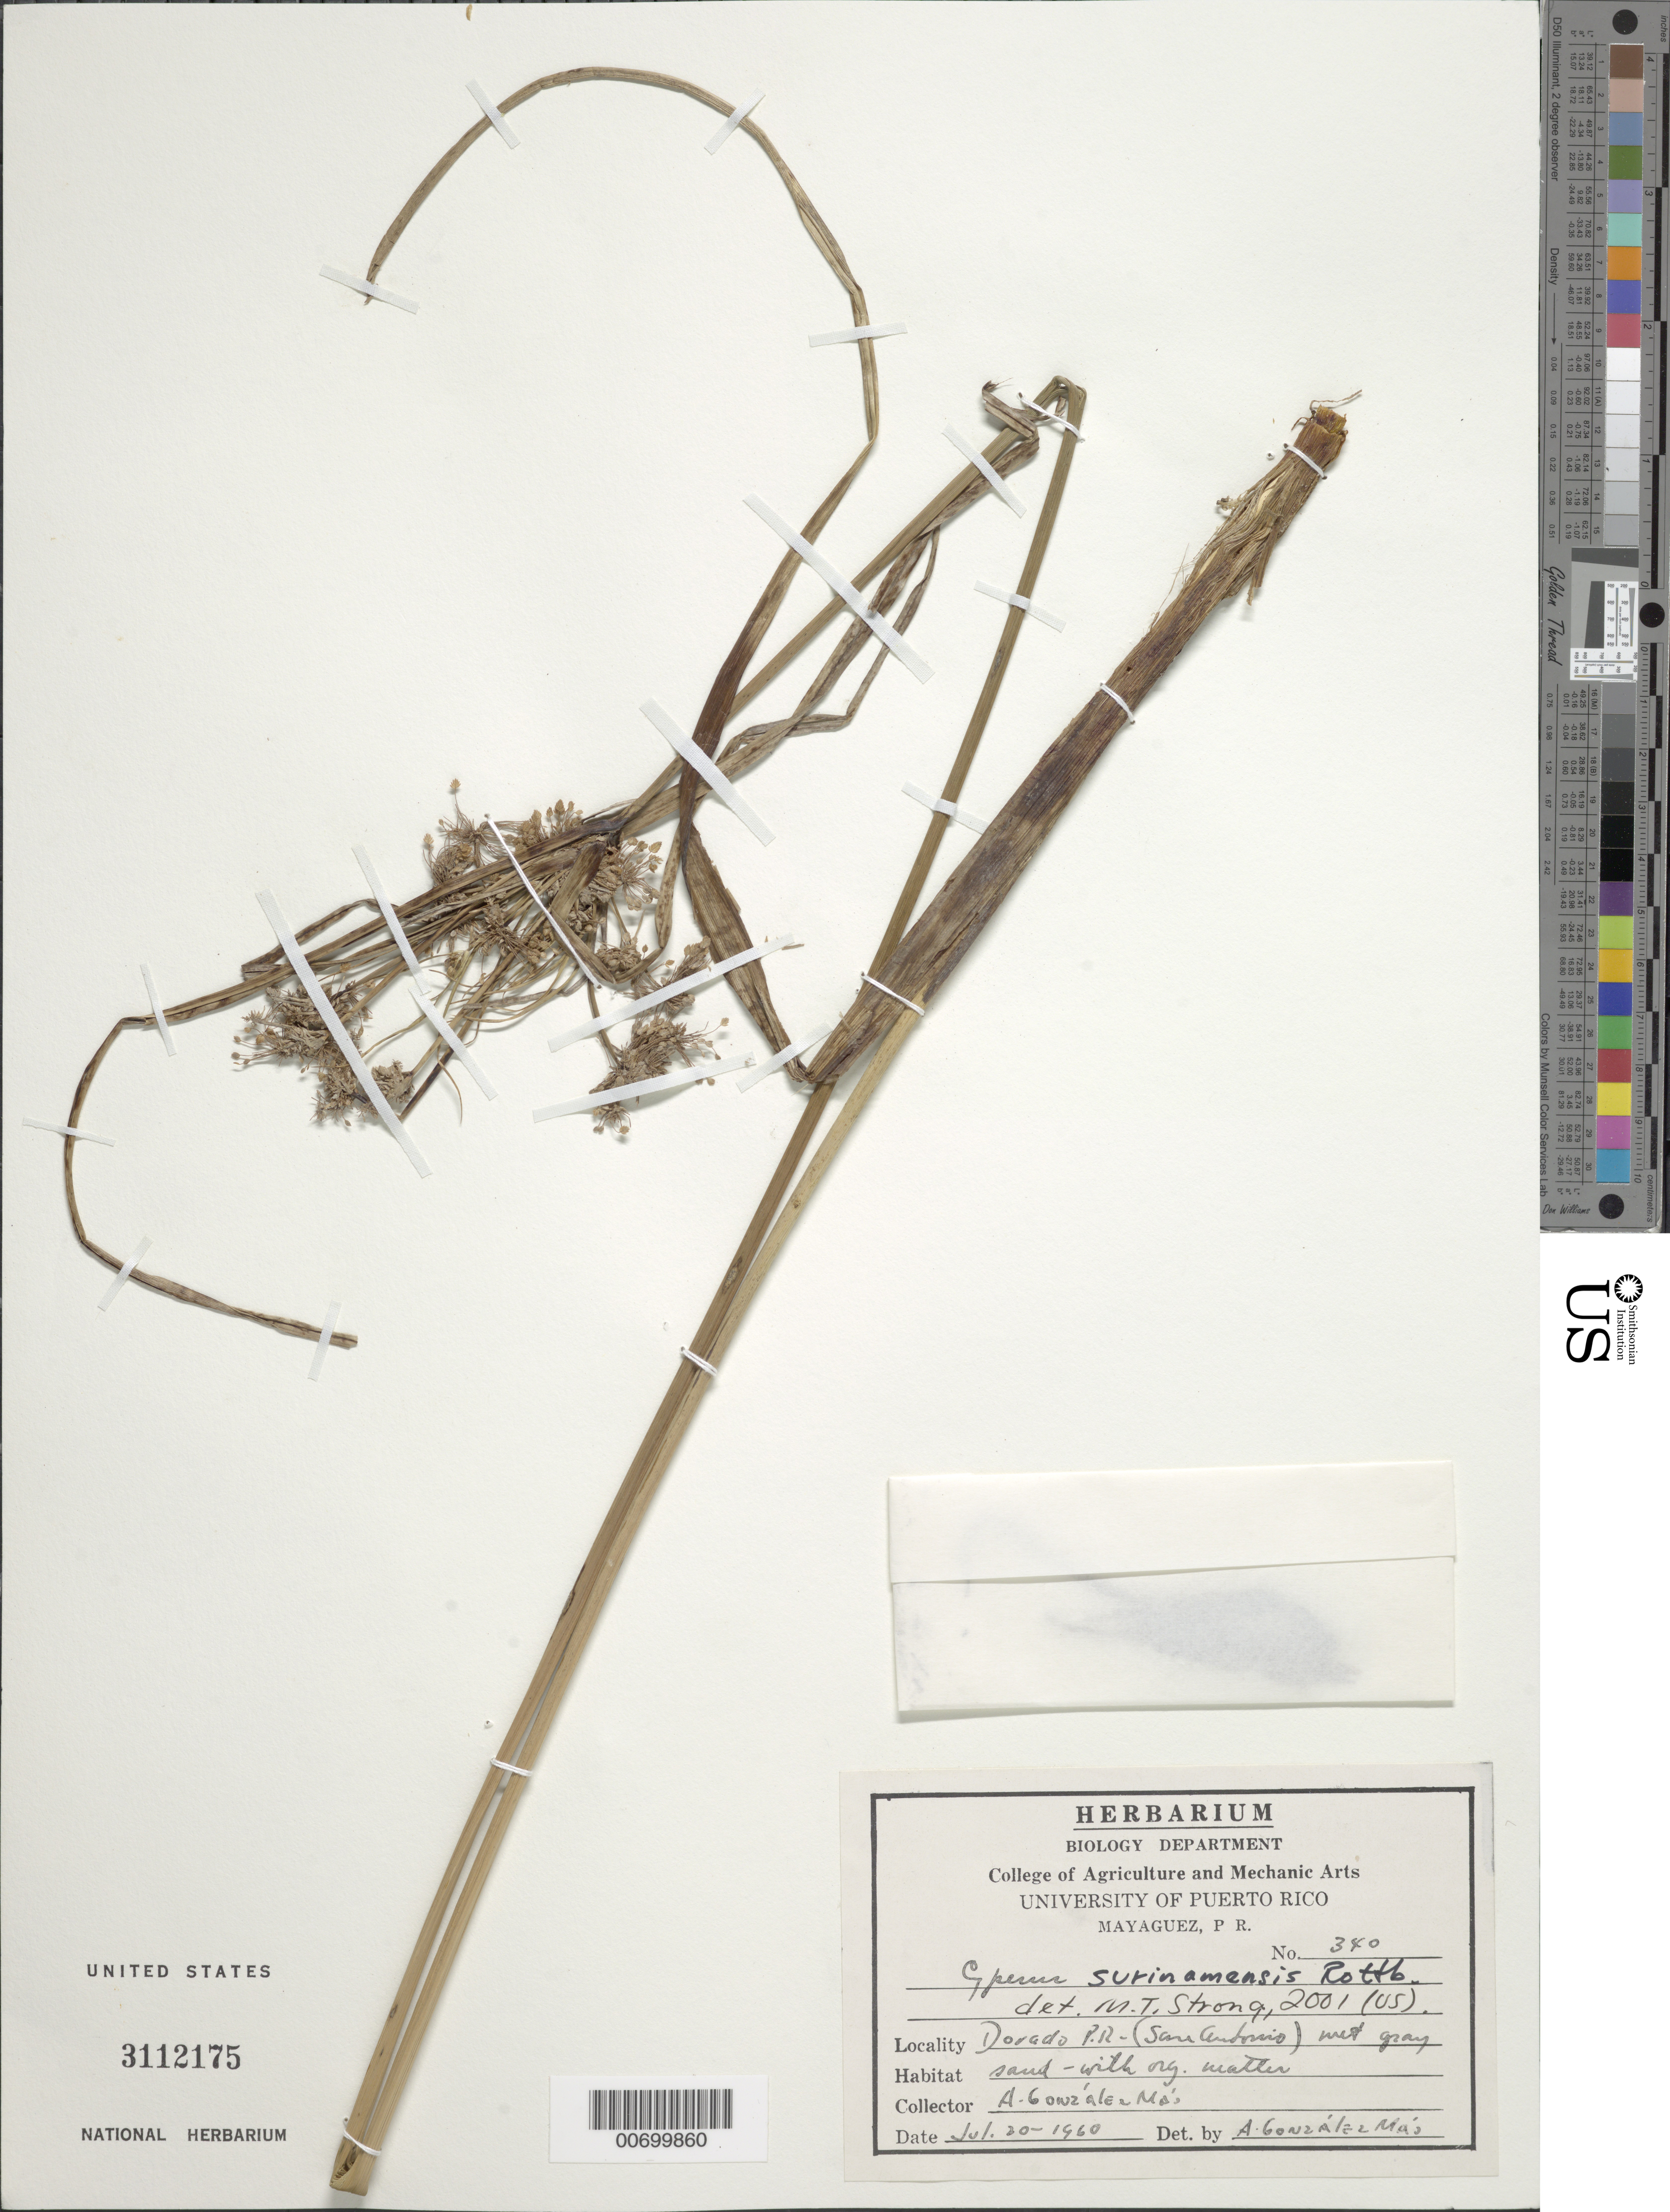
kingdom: Plantae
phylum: Tracheophyta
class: Liliopsida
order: Poales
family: Cyperaceae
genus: Cyperus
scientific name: Cyperus surinamensis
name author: Rottb.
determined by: Strong, M. T., (US), Smithsonian Institution - National Museum of Natural History (UNITED STATES)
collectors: A. González Más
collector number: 340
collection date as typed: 30 Jul 1960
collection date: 1960-07-30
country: Puerto Rico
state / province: Dorado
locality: Dorado: San Antonio.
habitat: Wet sand.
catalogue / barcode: US 3112175